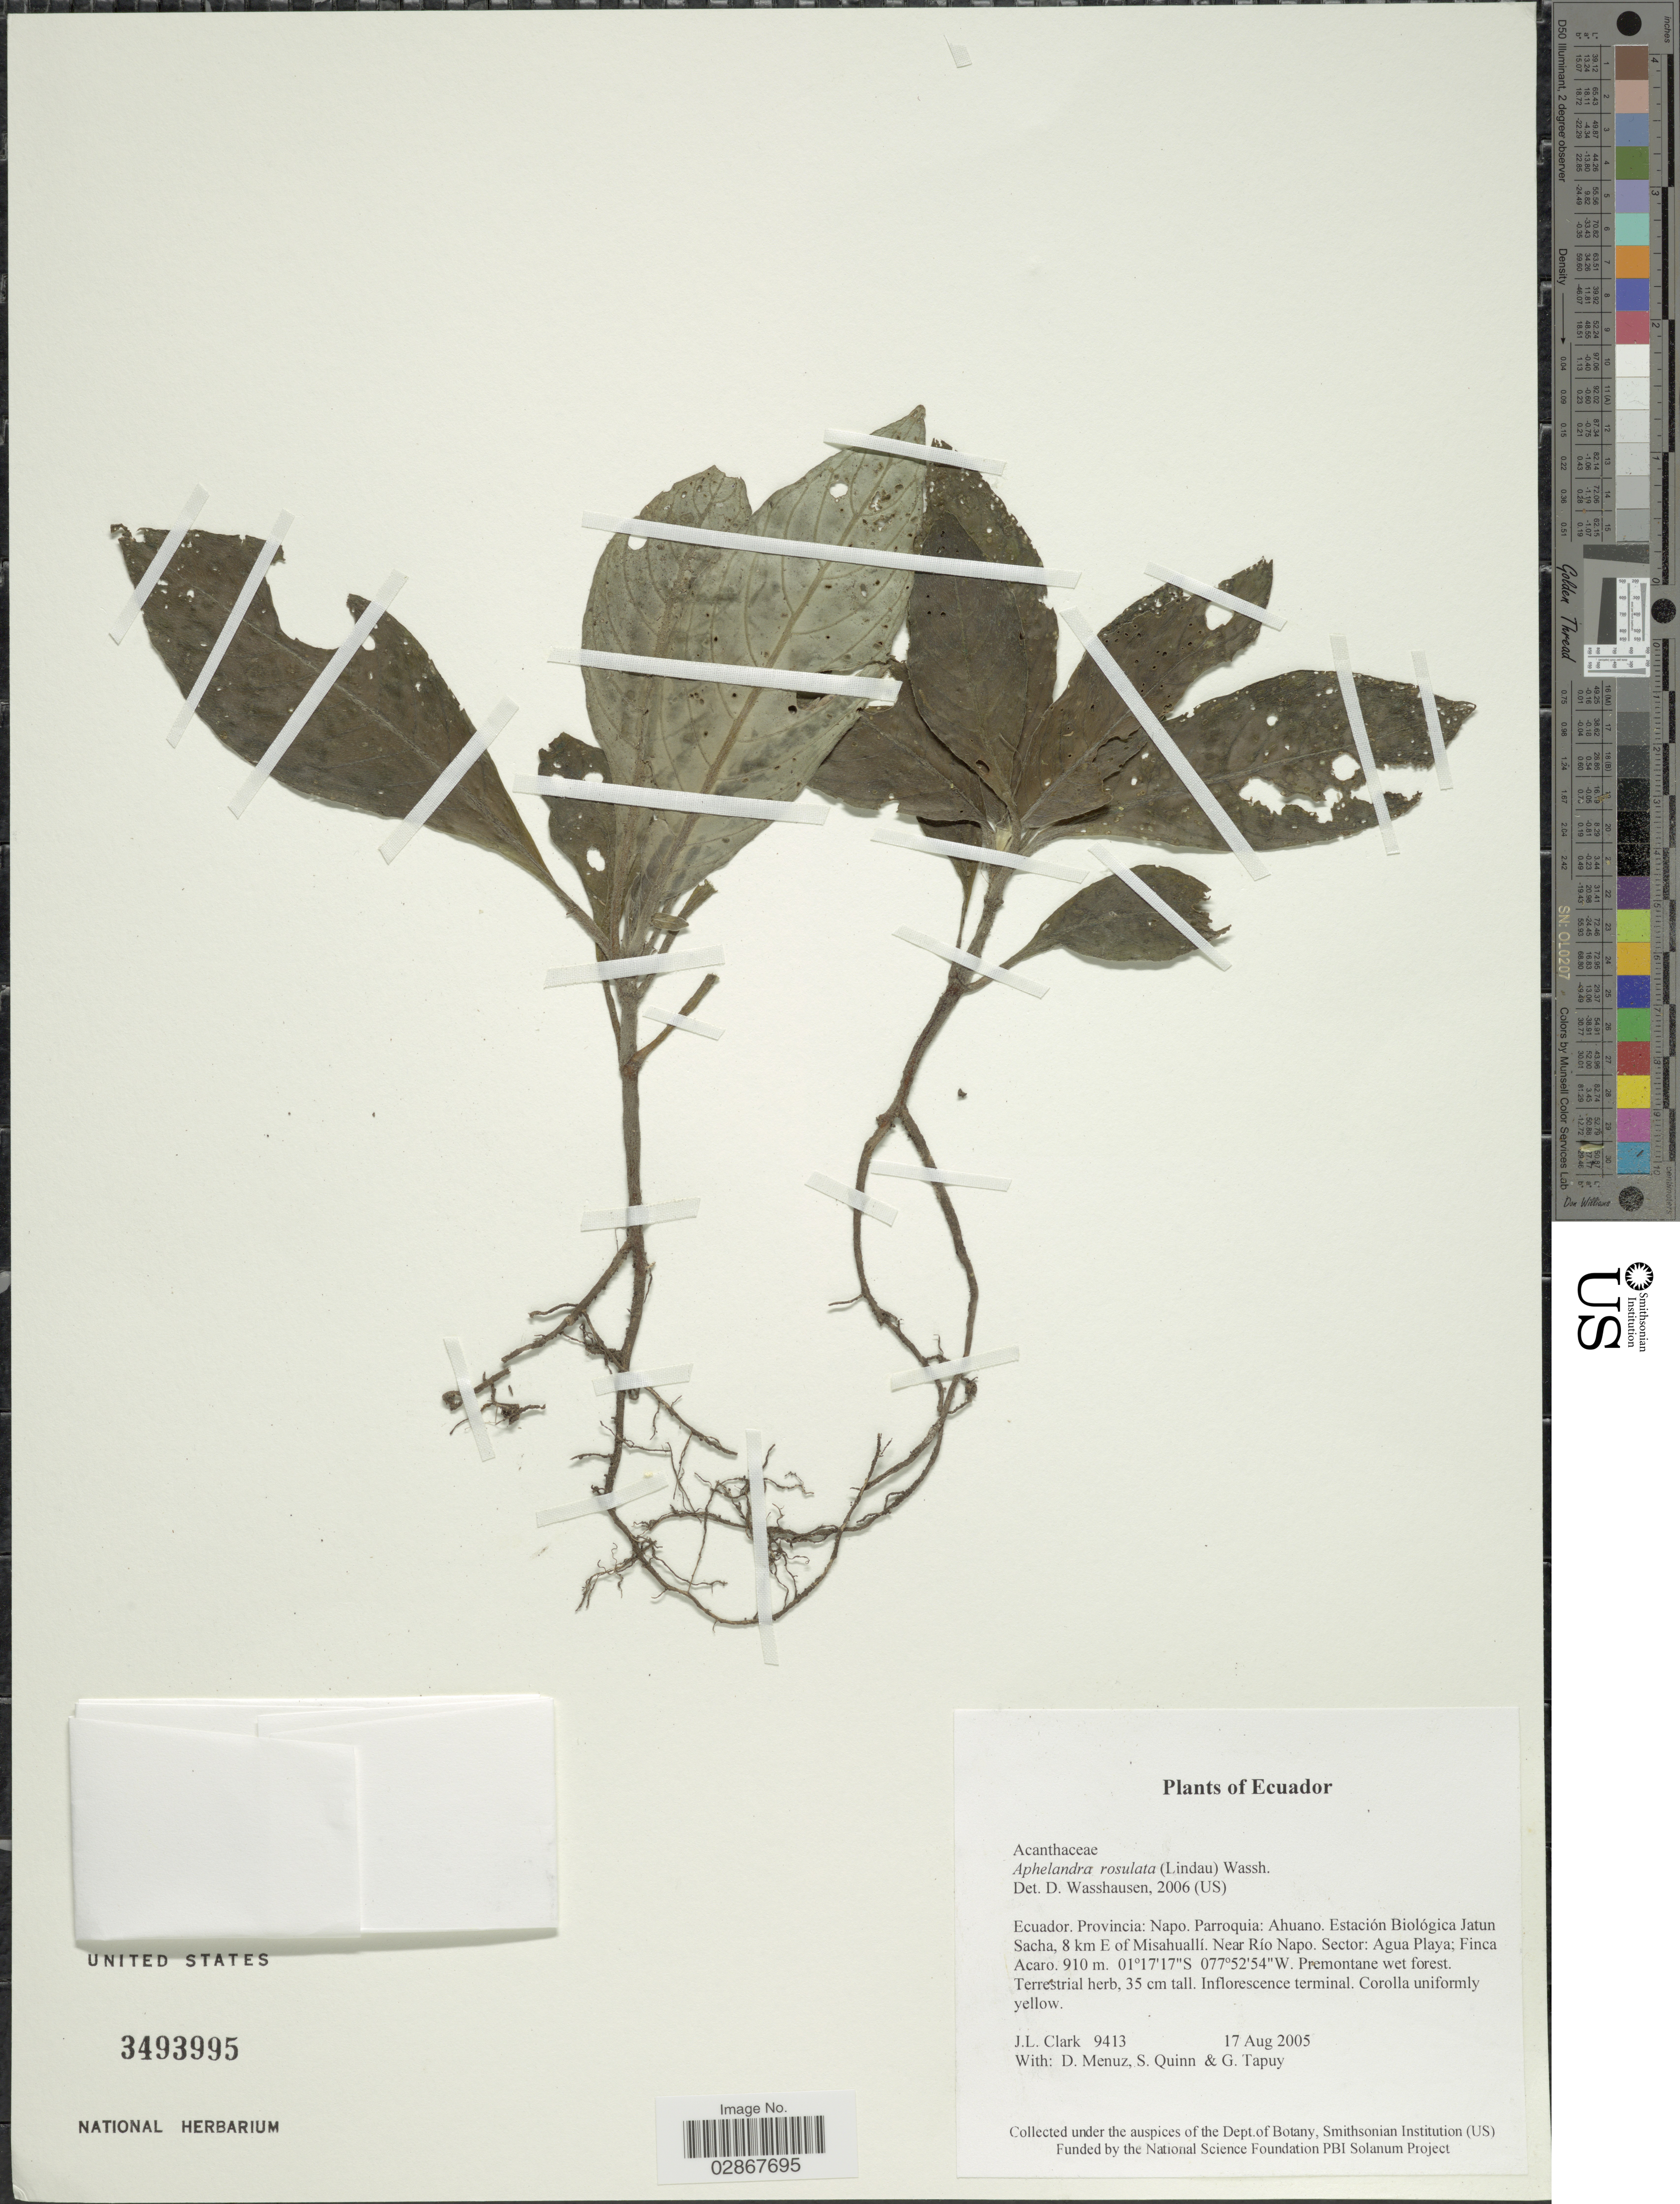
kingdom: Plantae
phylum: Tracheophyta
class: Magnoliopsida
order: Lamiales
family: Acanthaceae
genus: Aphelandra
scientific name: Aphelandra rosulata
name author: (Lindau) Wassh.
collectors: J. L. Clark, D. Menuz, S. Quinn & G. Tapuy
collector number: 9413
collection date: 2005-08-17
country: Ecuador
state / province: Napo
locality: Parroquia: Ahuano. Estación Biológica Jatun Sacha, 8 km E of Misahuallí. Near Río Napo. Sector: Agua Playa; Finca Acaro.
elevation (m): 910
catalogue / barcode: US 3493995